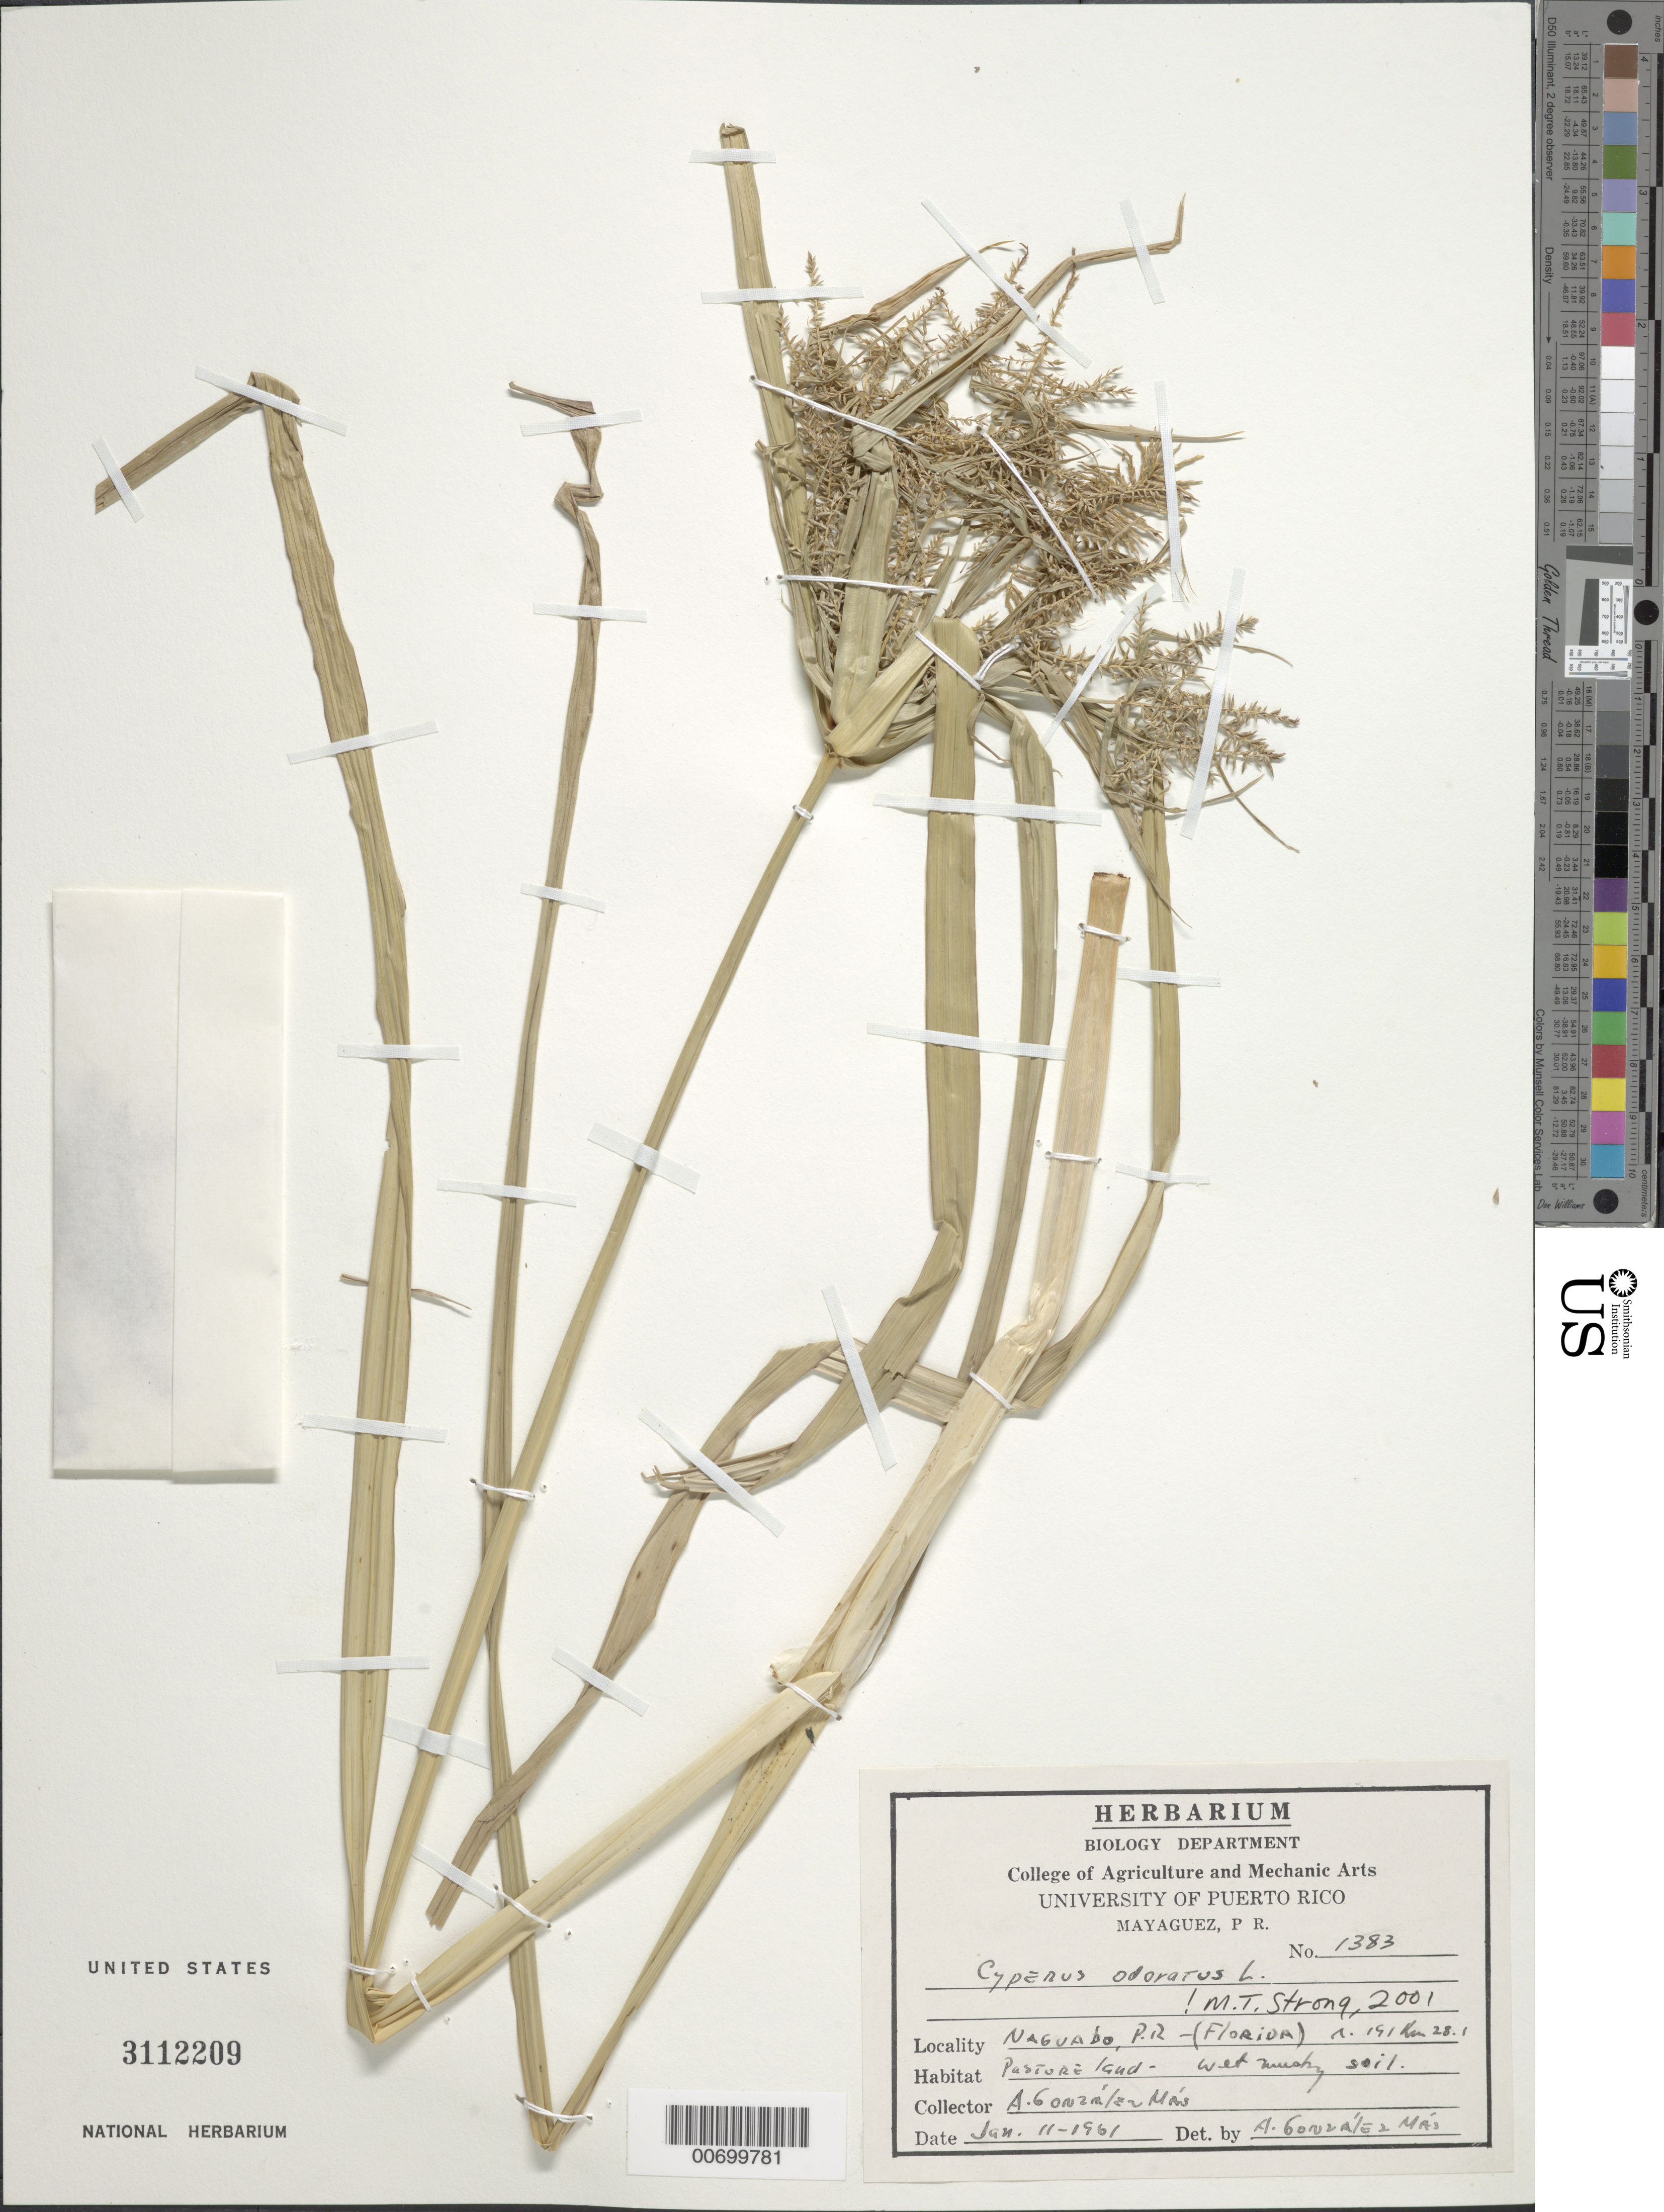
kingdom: Plantae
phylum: Tracheophyta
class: Liliopsida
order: Poales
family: Cyperaceae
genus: Cyperus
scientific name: Cyperus odoratus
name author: L.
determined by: Strong, M. T., (US), Smithsonian Institution - National Museum of Natural History (UNITED STATES)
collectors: A. González Más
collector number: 1383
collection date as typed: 11 Jan 1961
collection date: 1961-01-11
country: Puerto Rico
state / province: Naguabo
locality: Naguabo: Florida, Rd. 191, km 28.1.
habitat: Pasture land, wet mushy soil.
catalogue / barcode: US 3112209